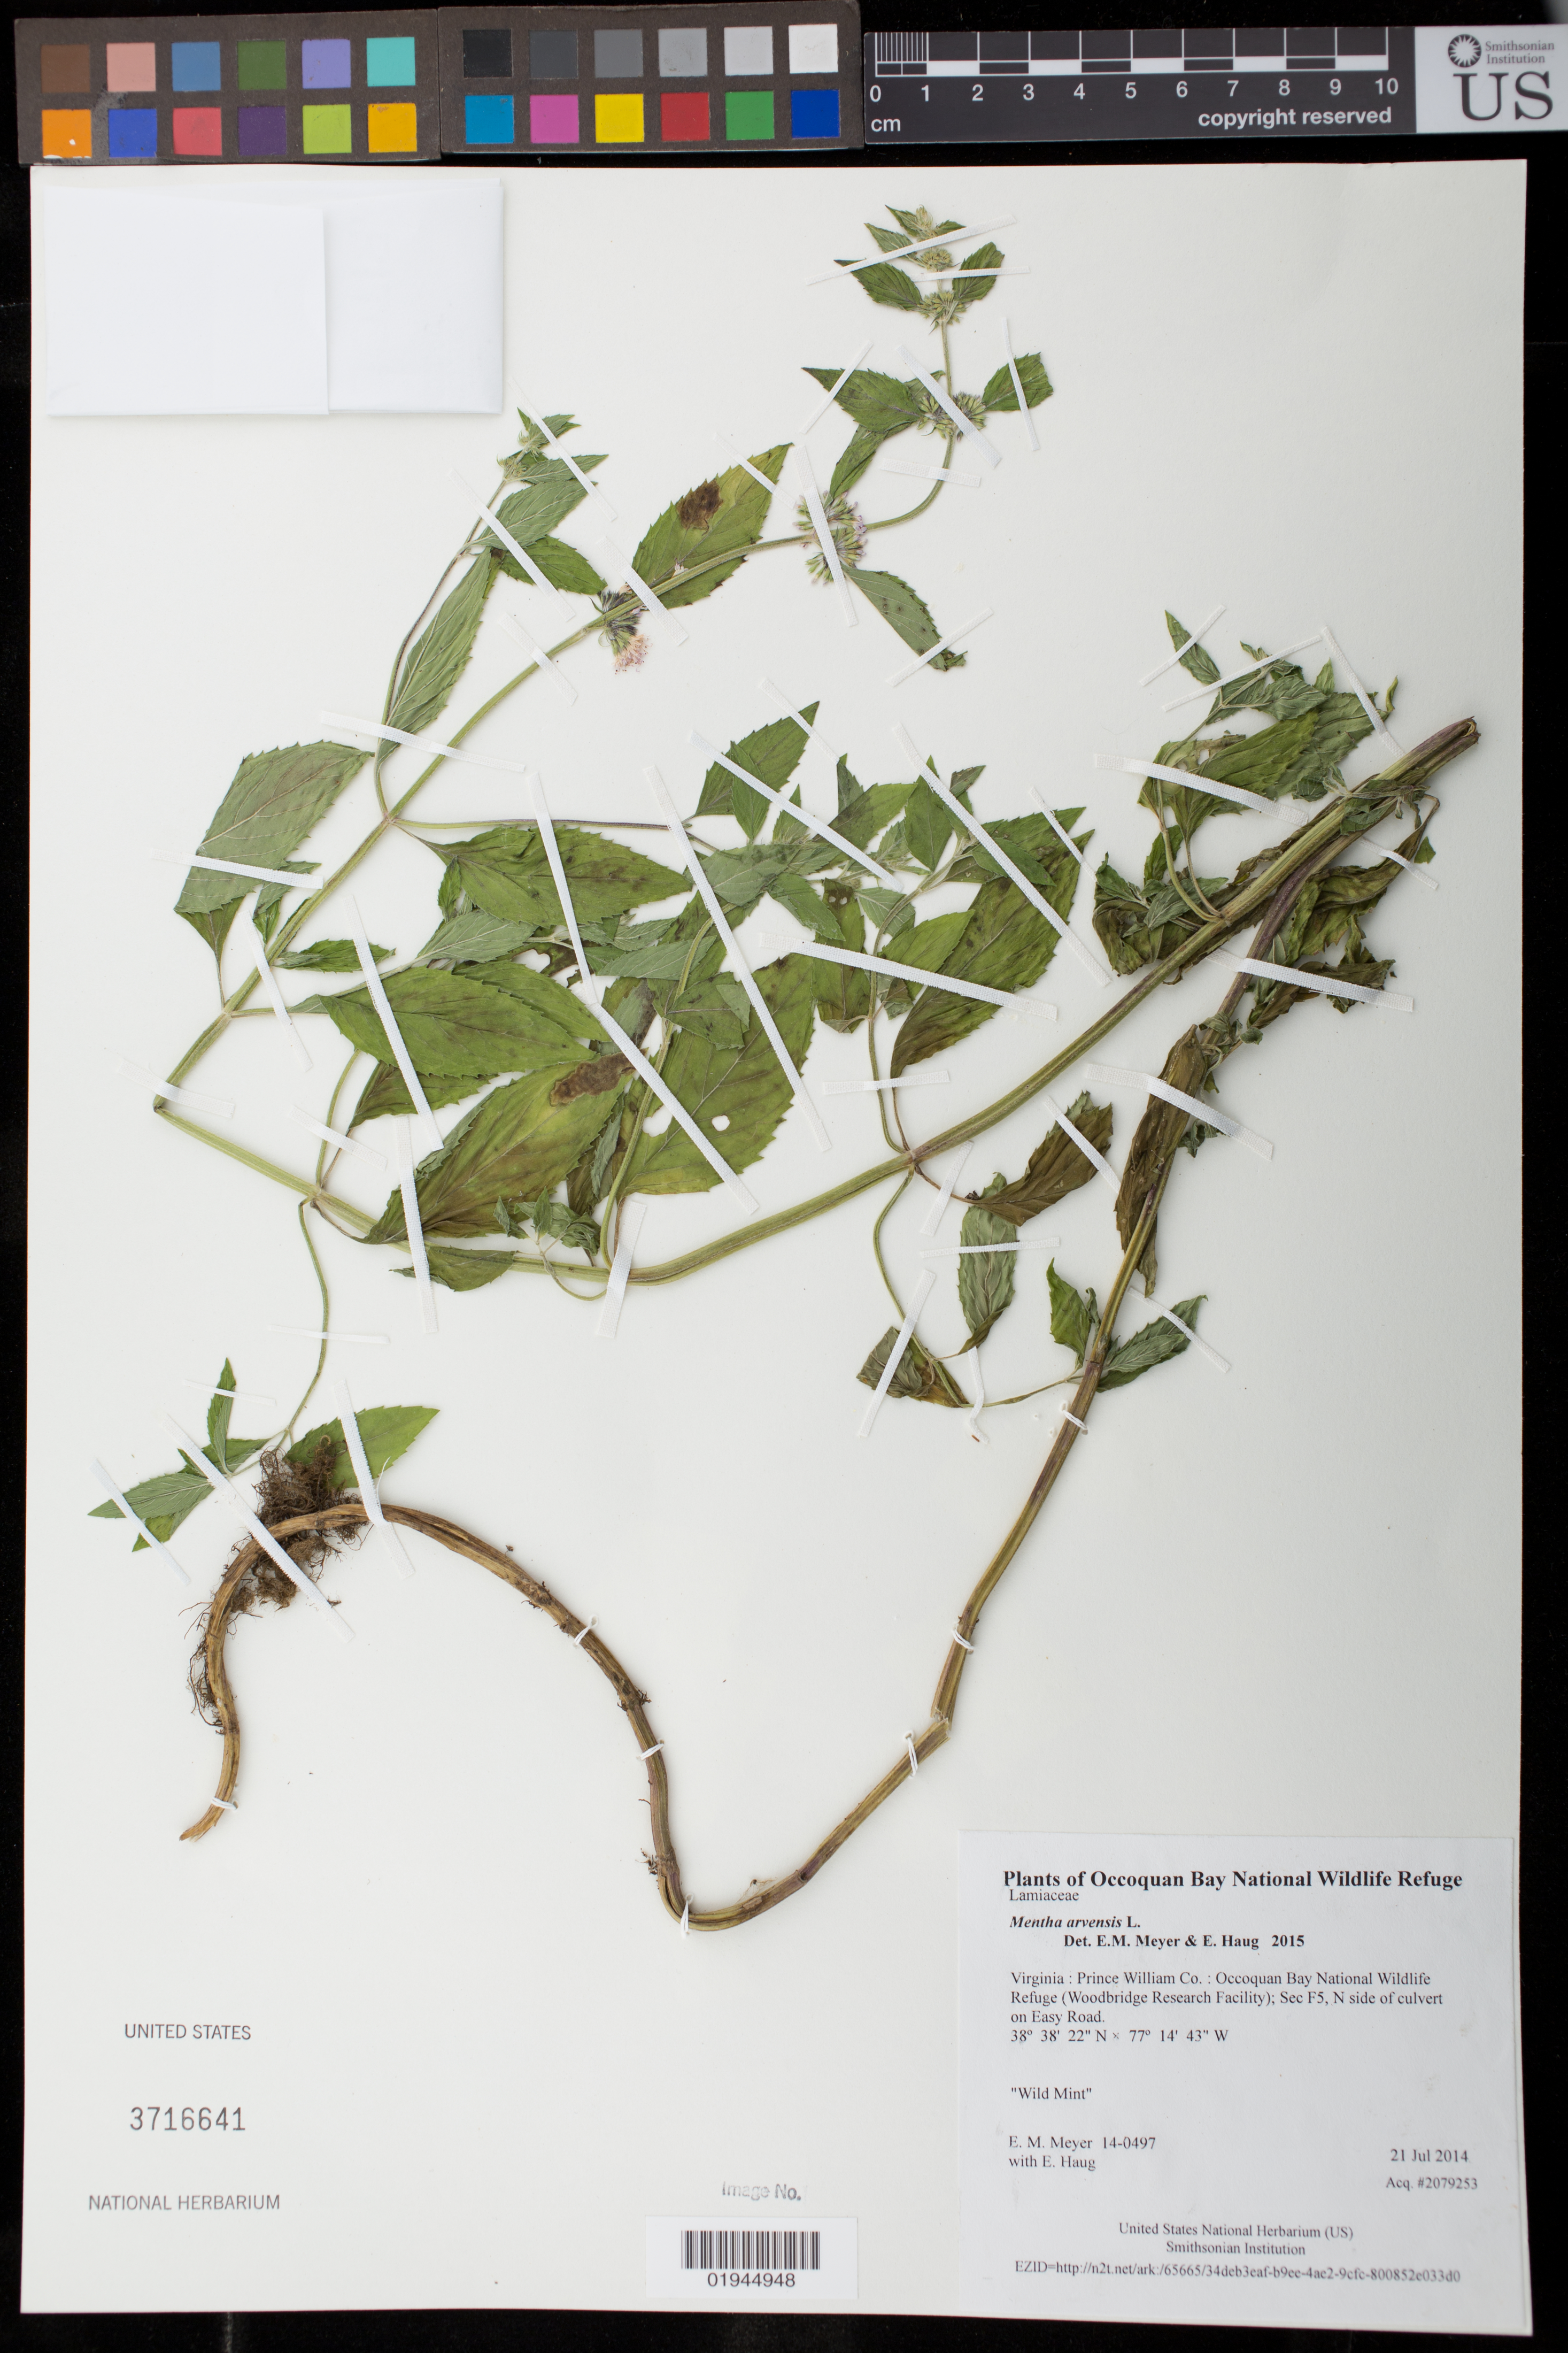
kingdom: Plantae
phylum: Tracheophyta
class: Magnoliopsida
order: Lamiales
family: Lamiaceae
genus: Mentha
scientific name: Mentha arvensis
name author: L.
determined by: Meyer, E. M.; Haug, E.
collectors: E. M. Meyer & E. Haug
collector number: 14-0497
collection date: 2014-07-21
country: United States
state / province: Virginia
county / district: Prince William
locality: Occoquan Bay National Wildlife Refuge (Woodbridge Research Facility); Sec F5, N side of culvert on Easy Road.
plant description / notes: Wild Mint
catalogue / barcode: US 3716641